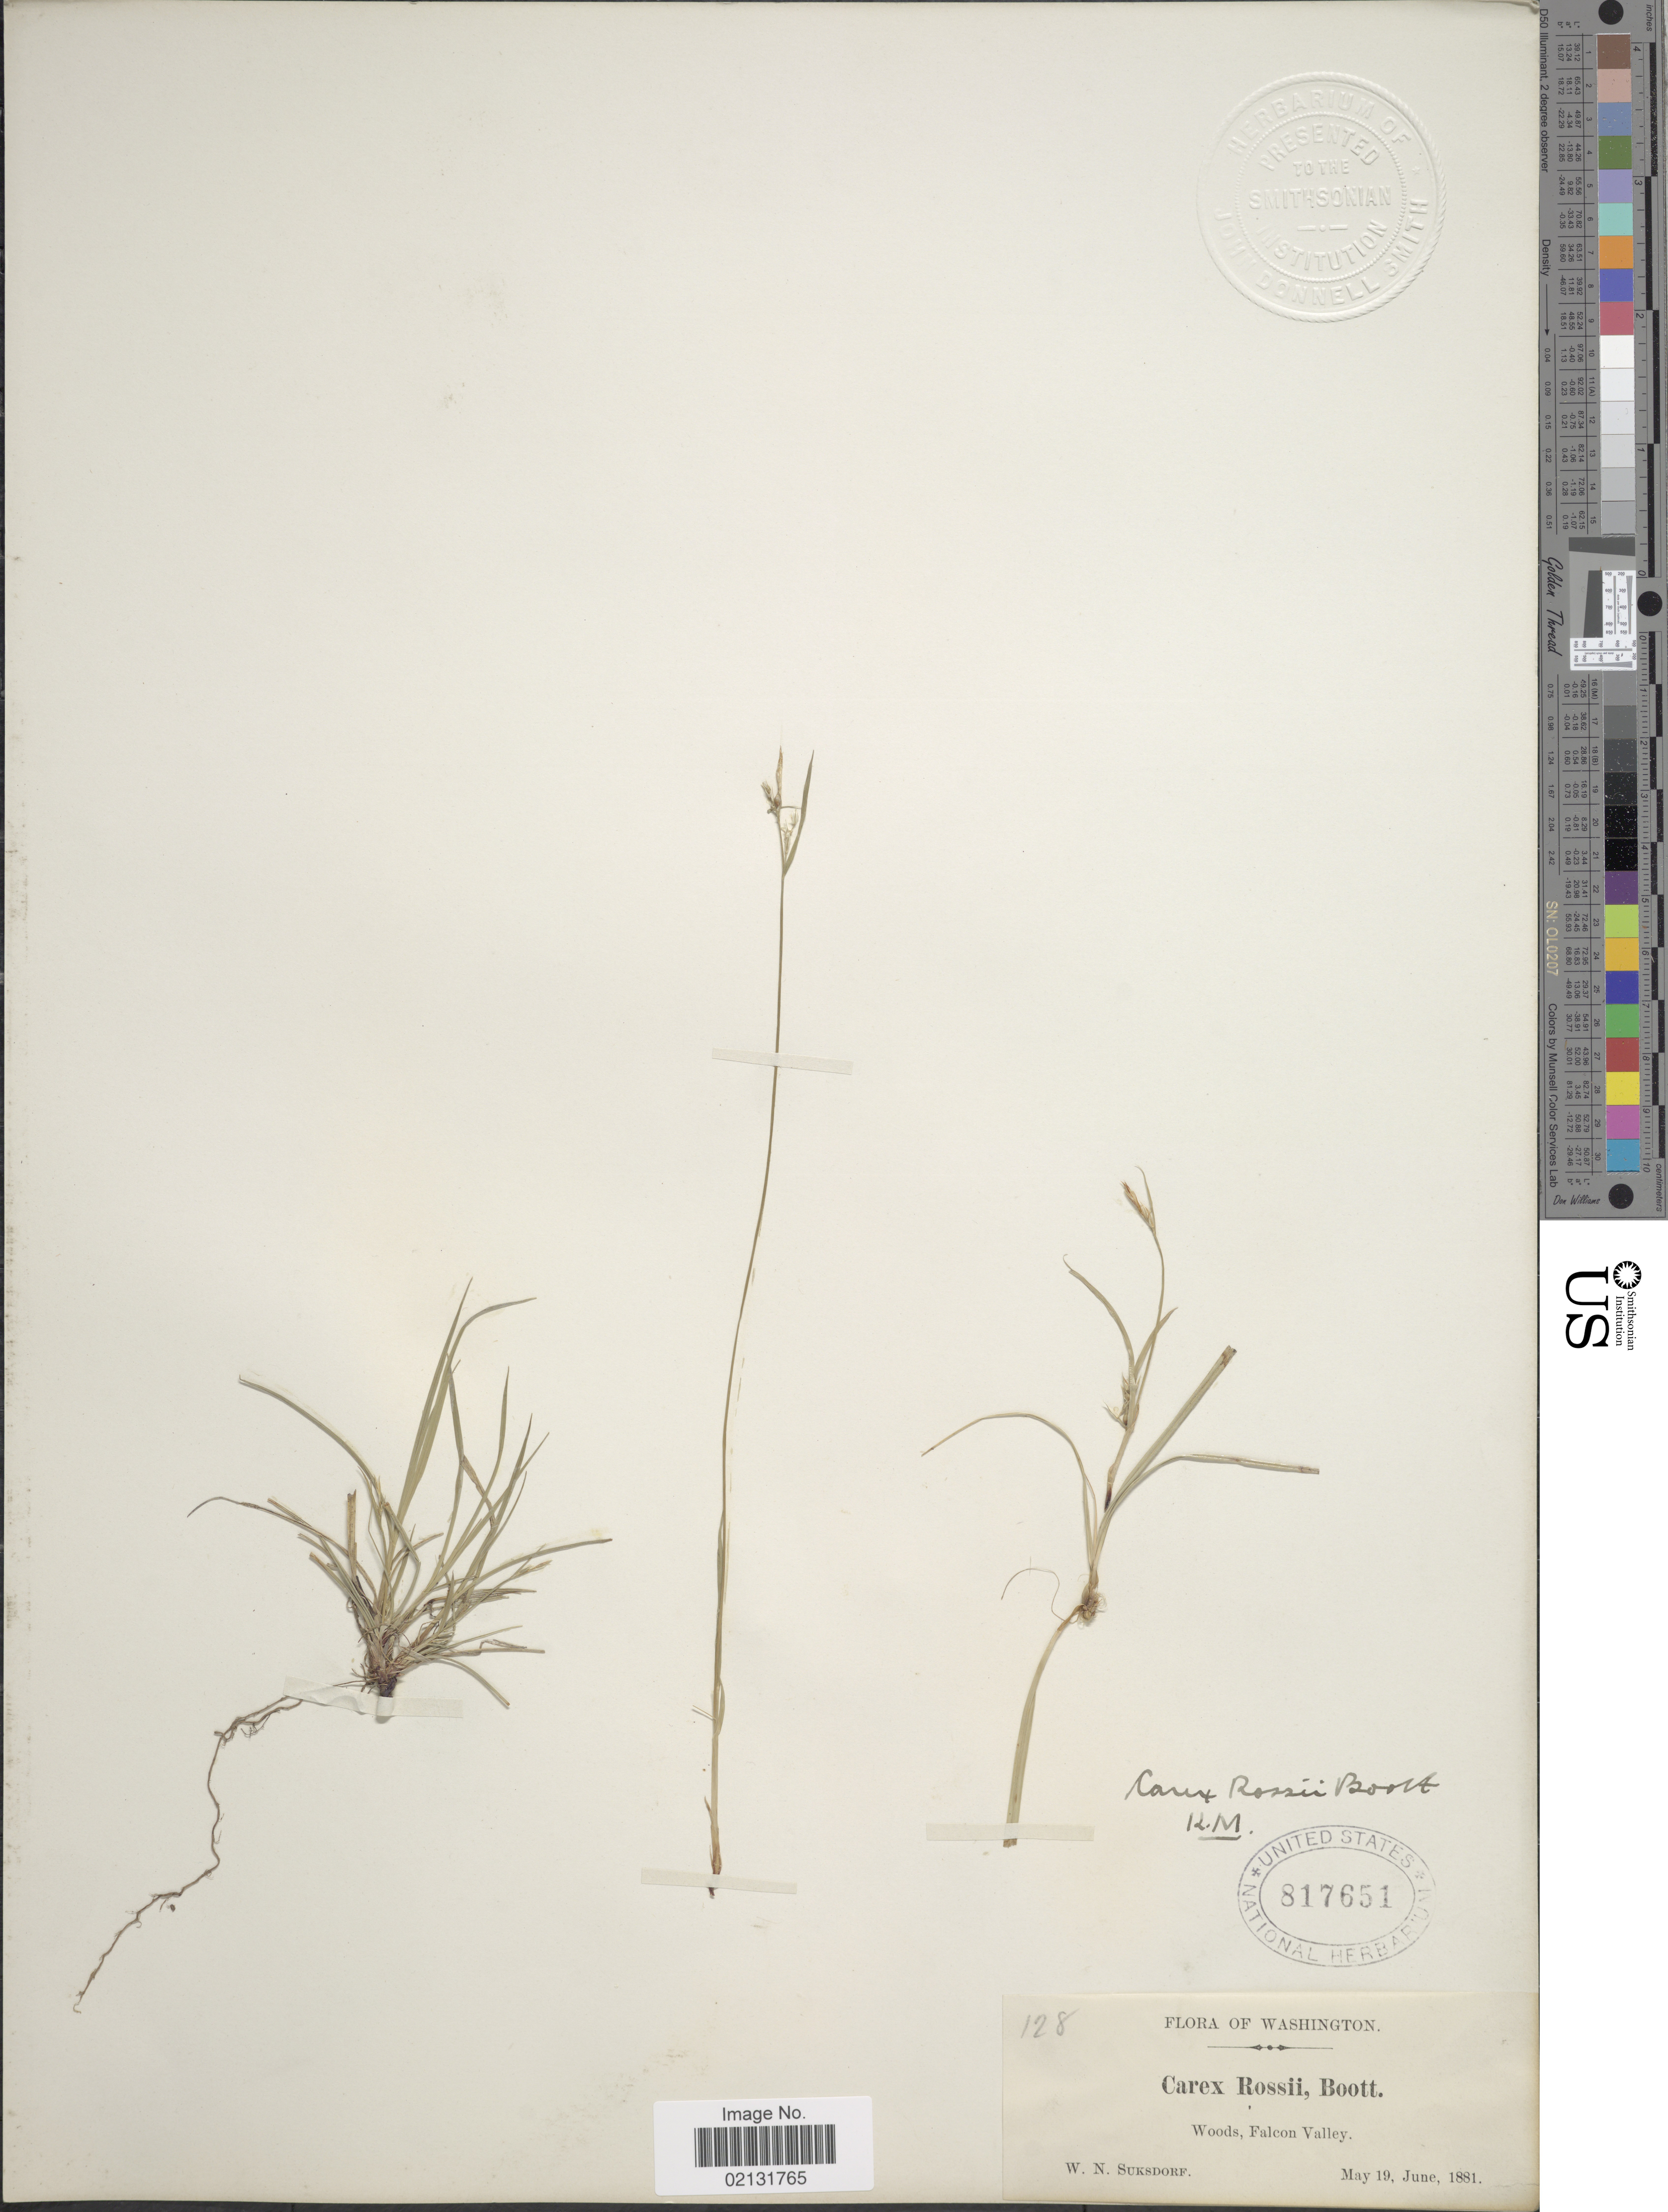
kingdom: Plantae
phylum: Tracheophyta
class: Liliopsida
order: Poales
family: Cyperaceae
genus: Carex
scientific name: Carex rossii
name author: Boott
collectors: W. N. Suksdorf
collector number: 128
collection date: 1881-05-19/1881-06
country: United States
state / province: Washington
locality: Woods, Falcon Valley.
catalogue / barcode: US 817651